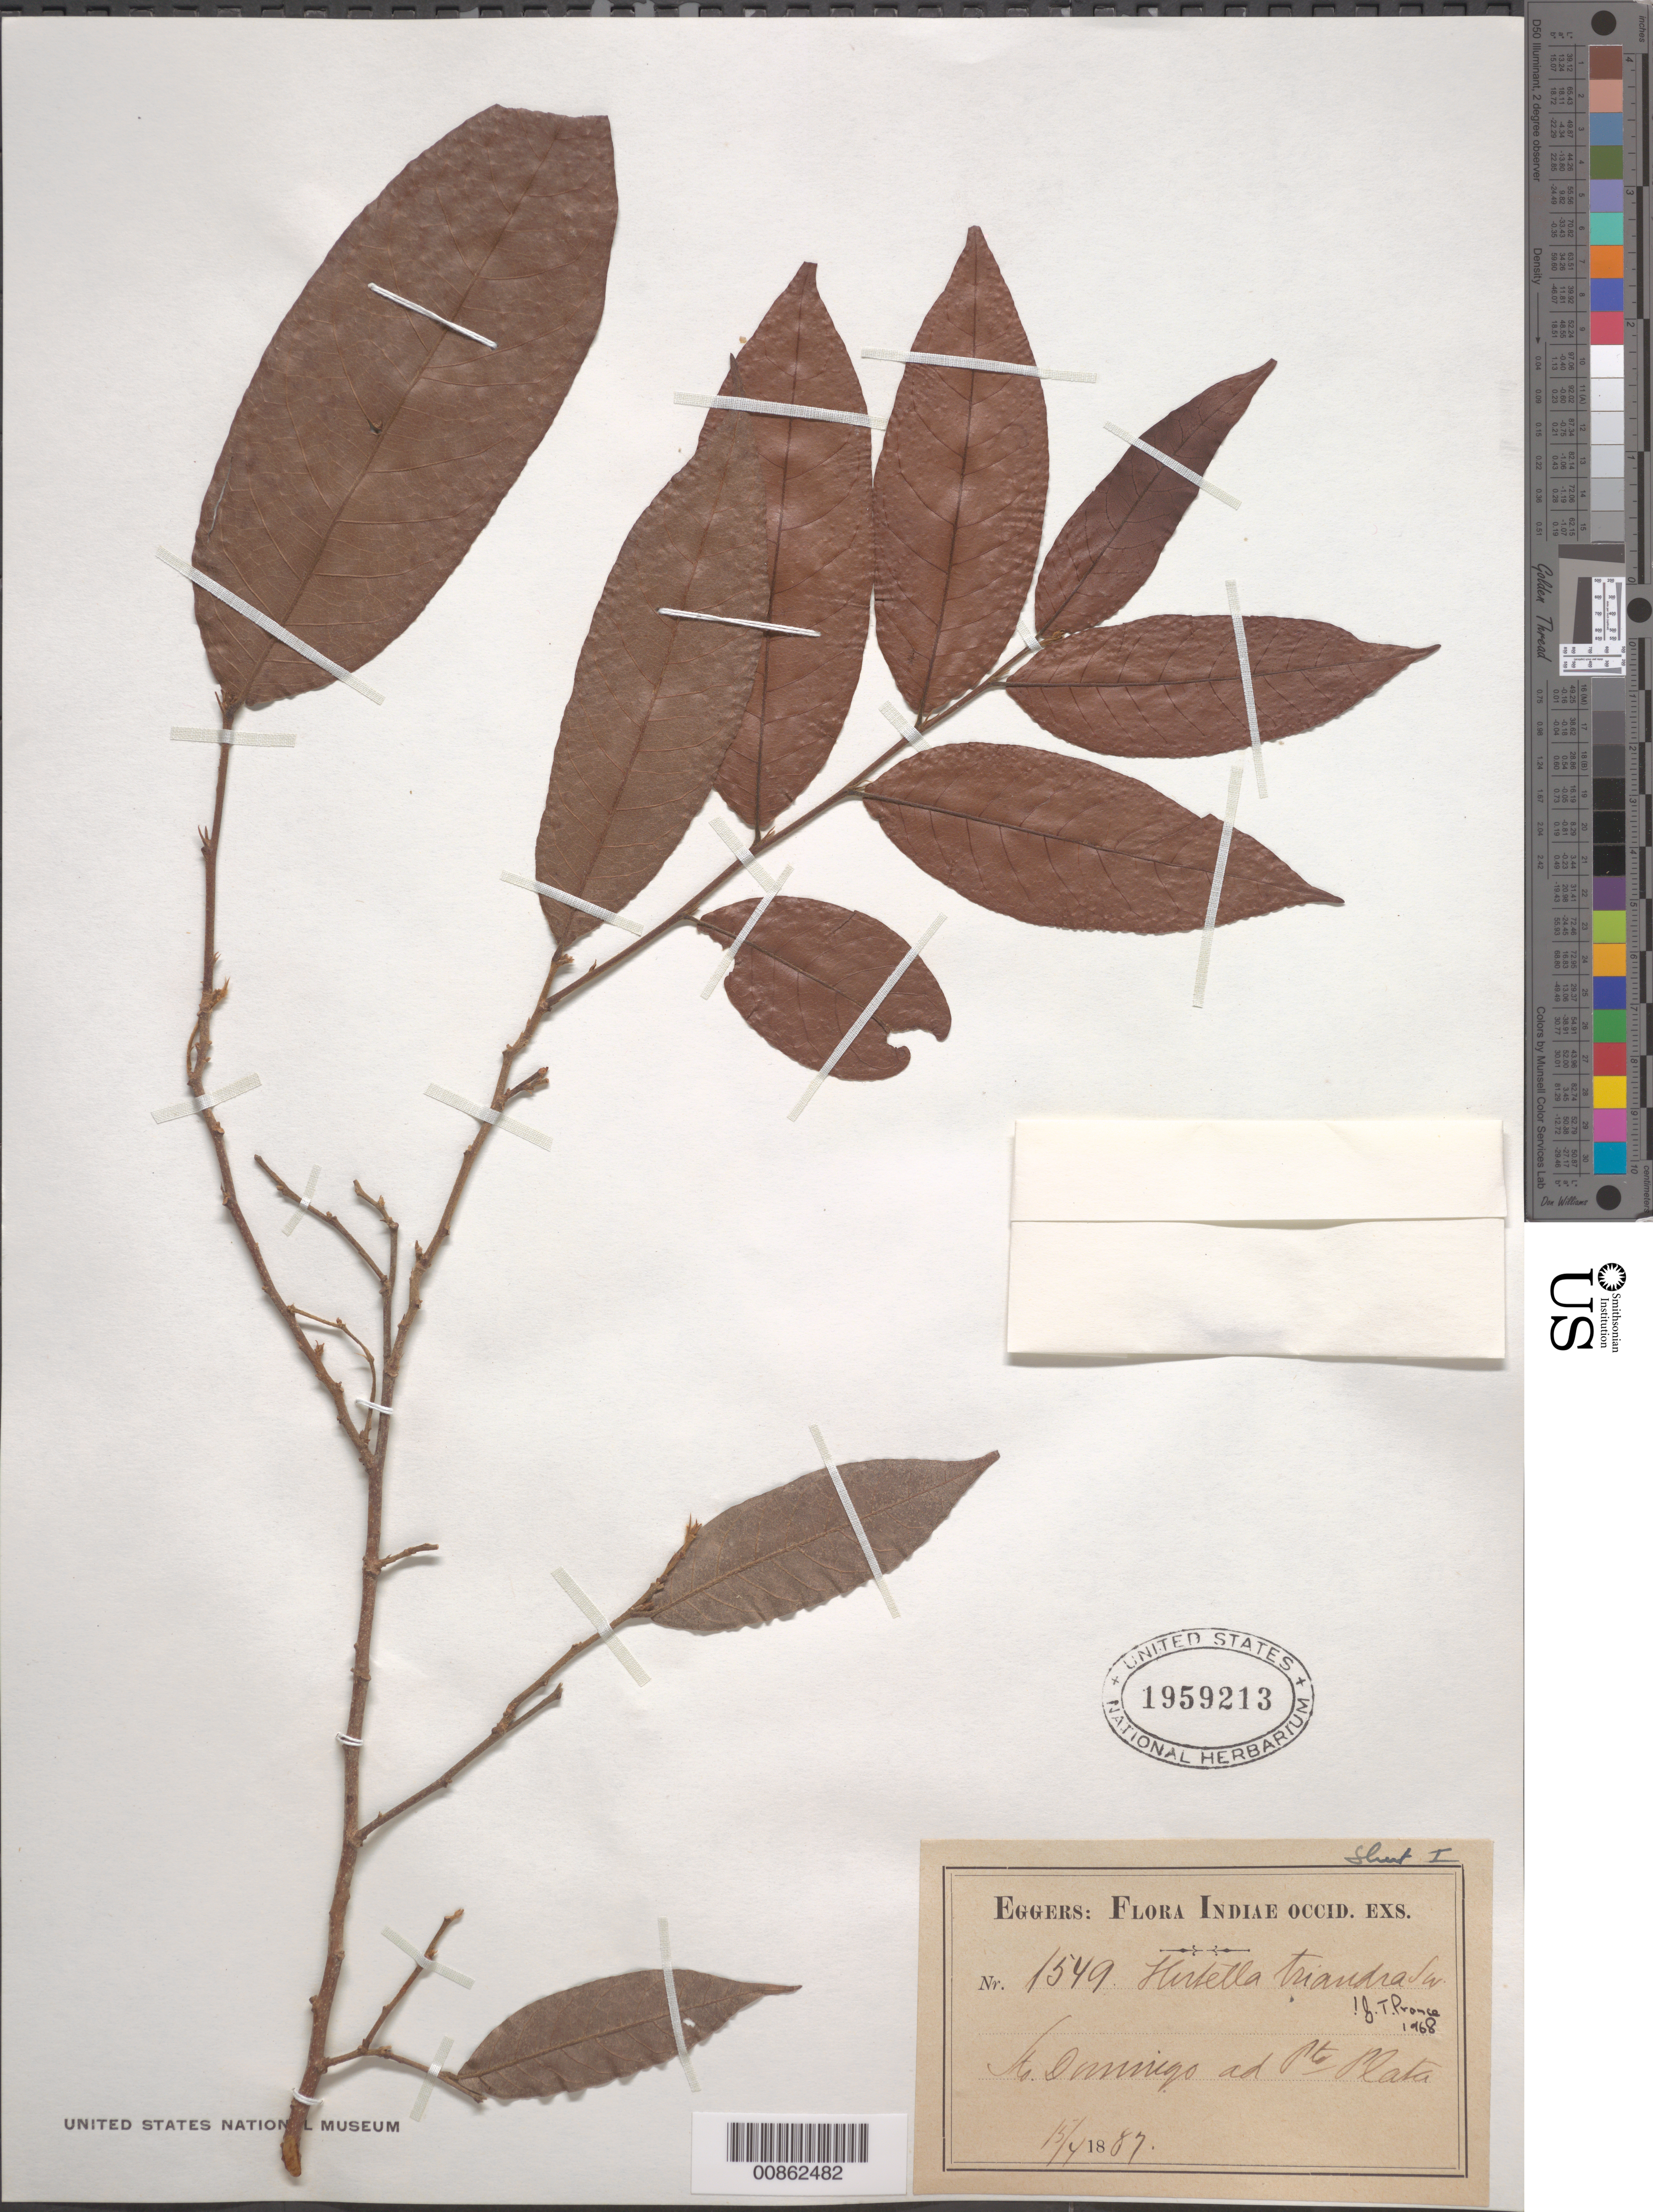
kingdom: Plantae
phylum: Tracheophyta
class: Magnoliopsida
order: Malpighiales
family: Chrysobalanaceae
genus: Hirtella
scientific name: Hirtella triandra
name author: Sw.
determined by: Prance, G. T.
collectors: H. F. A. von Eggers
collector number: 1549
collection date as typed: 15 Apr 1887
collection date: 1887-04-15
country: Dominican Republic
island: Hispaniola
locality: Ad Pto. Plata.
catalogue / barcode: US 1959213